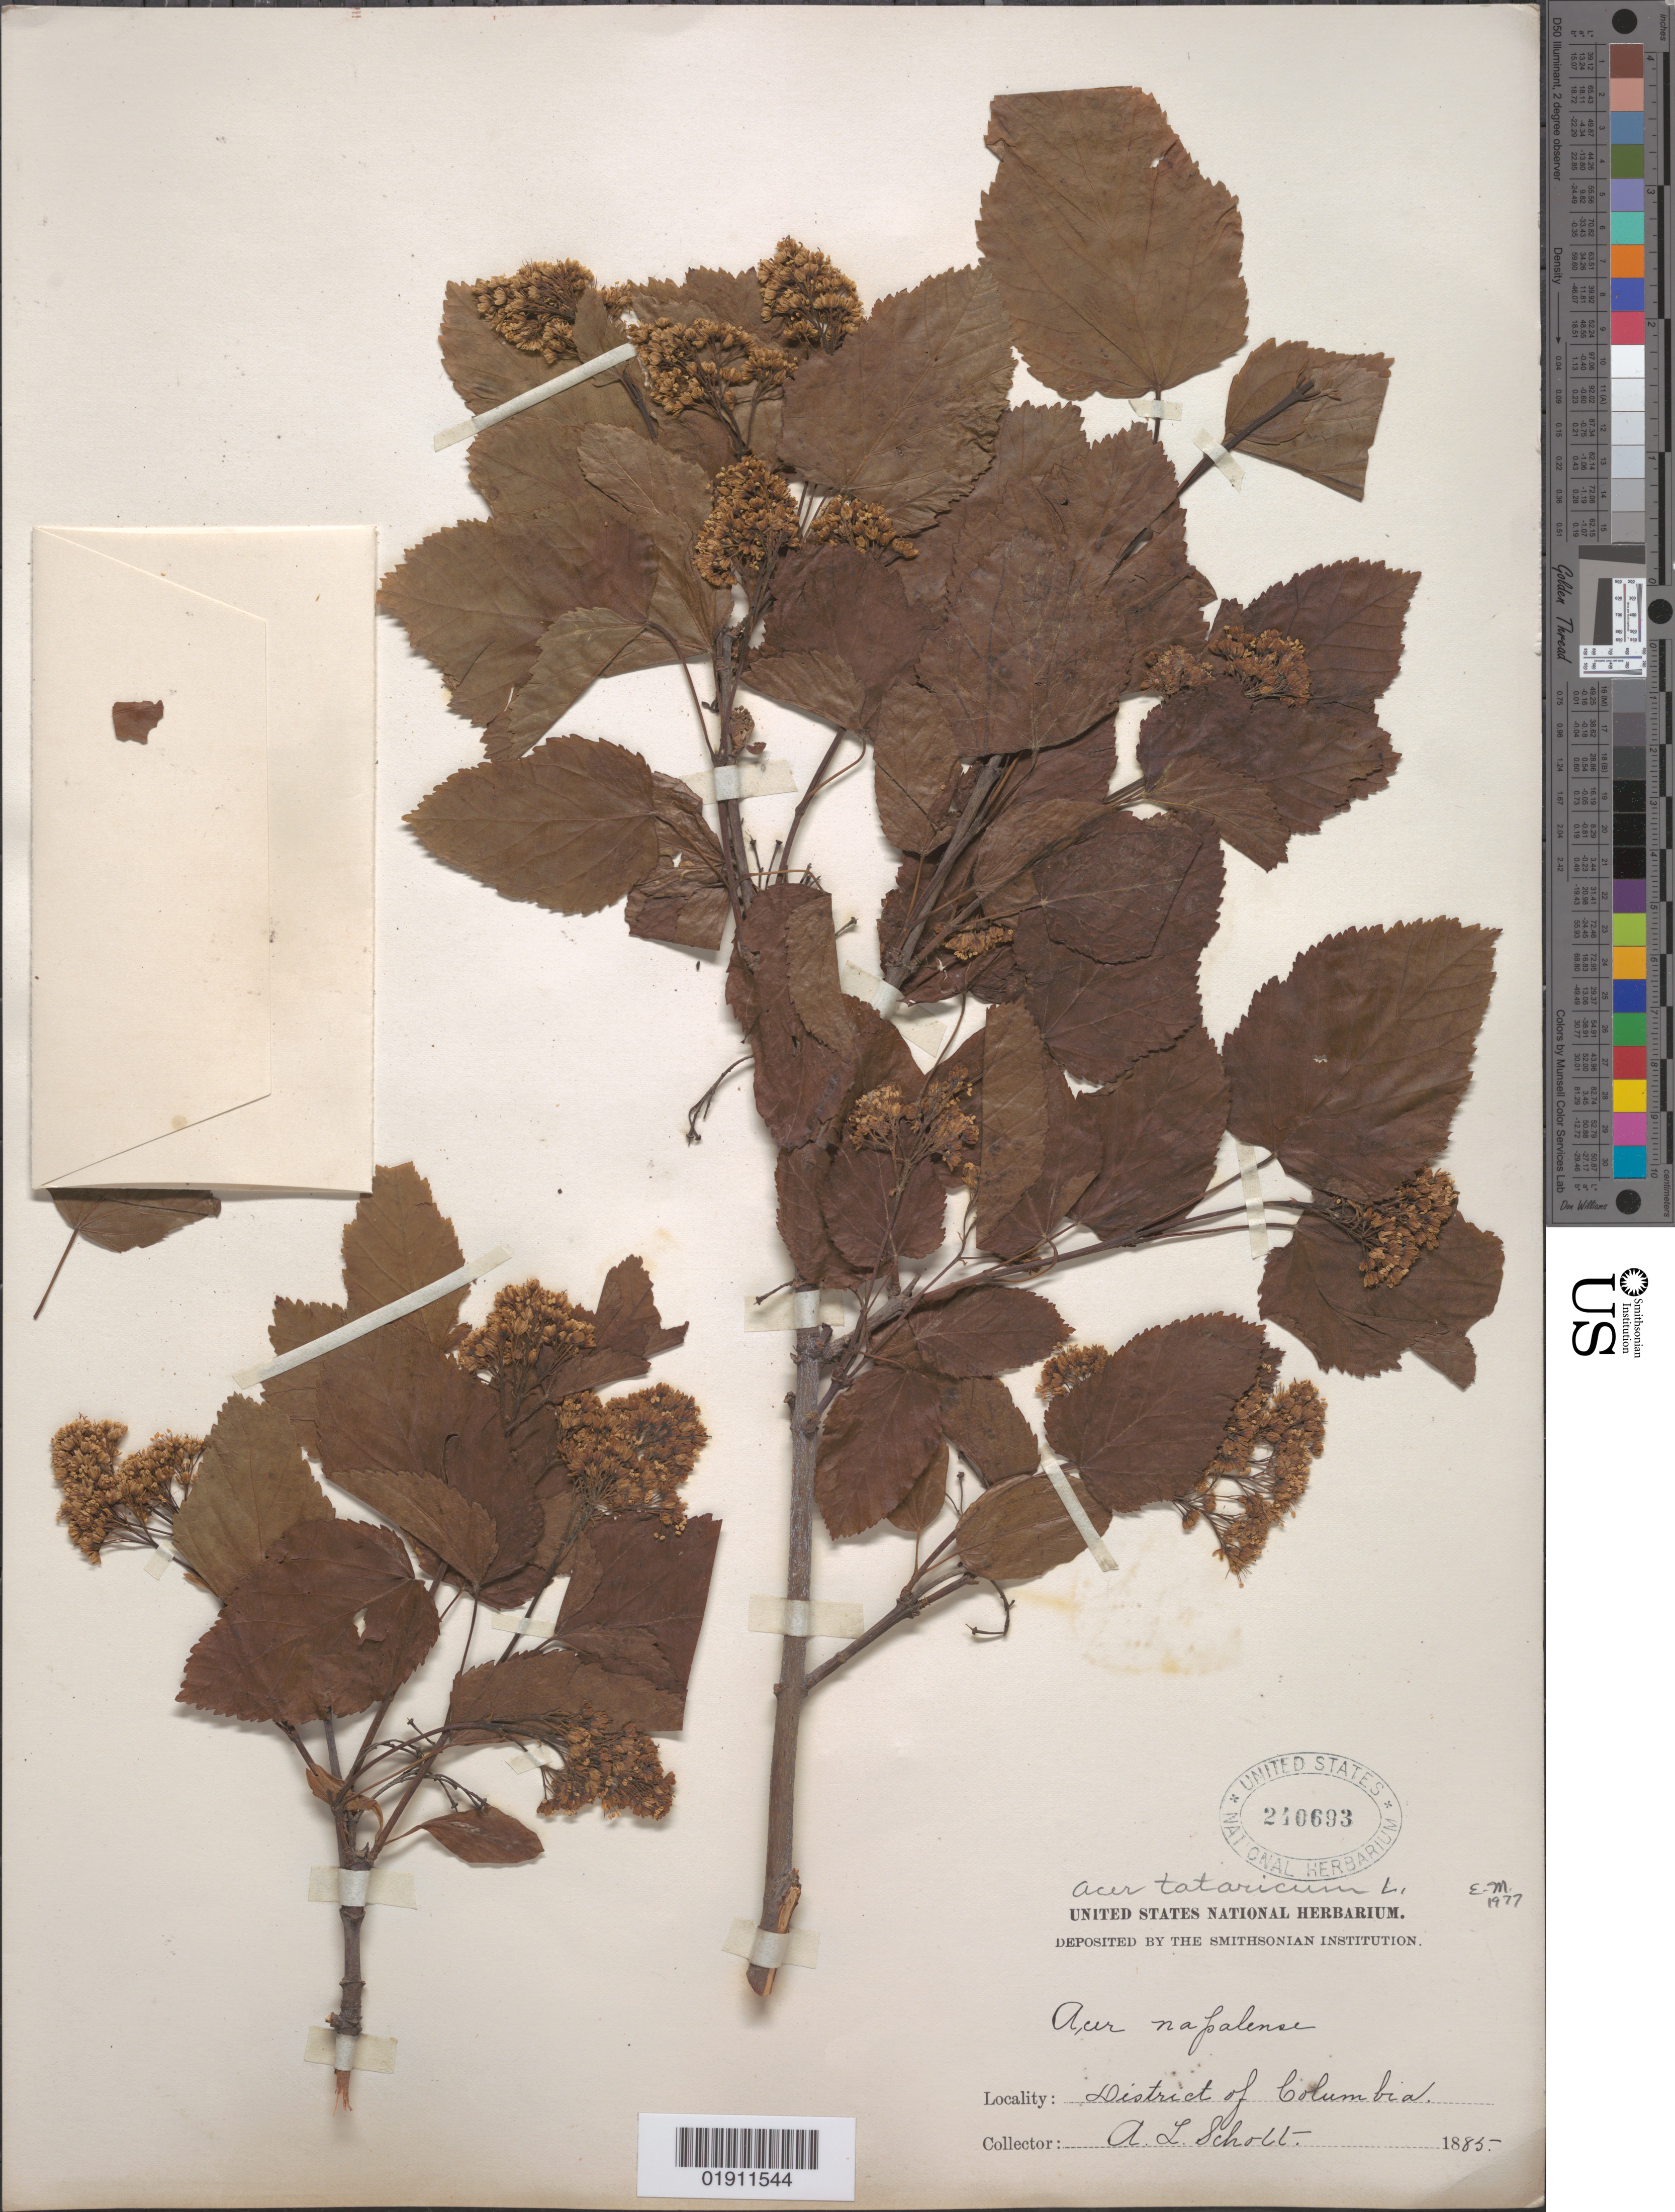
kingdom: Plantae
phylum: Tracheophyta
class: Magnoliopsida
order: Sapindales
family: Sapindaceae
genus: Acer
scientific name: Acer tataricum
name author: L.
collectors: A. L. Schott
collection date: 1885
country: United States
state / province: District of Columbia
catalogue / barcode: US 240693